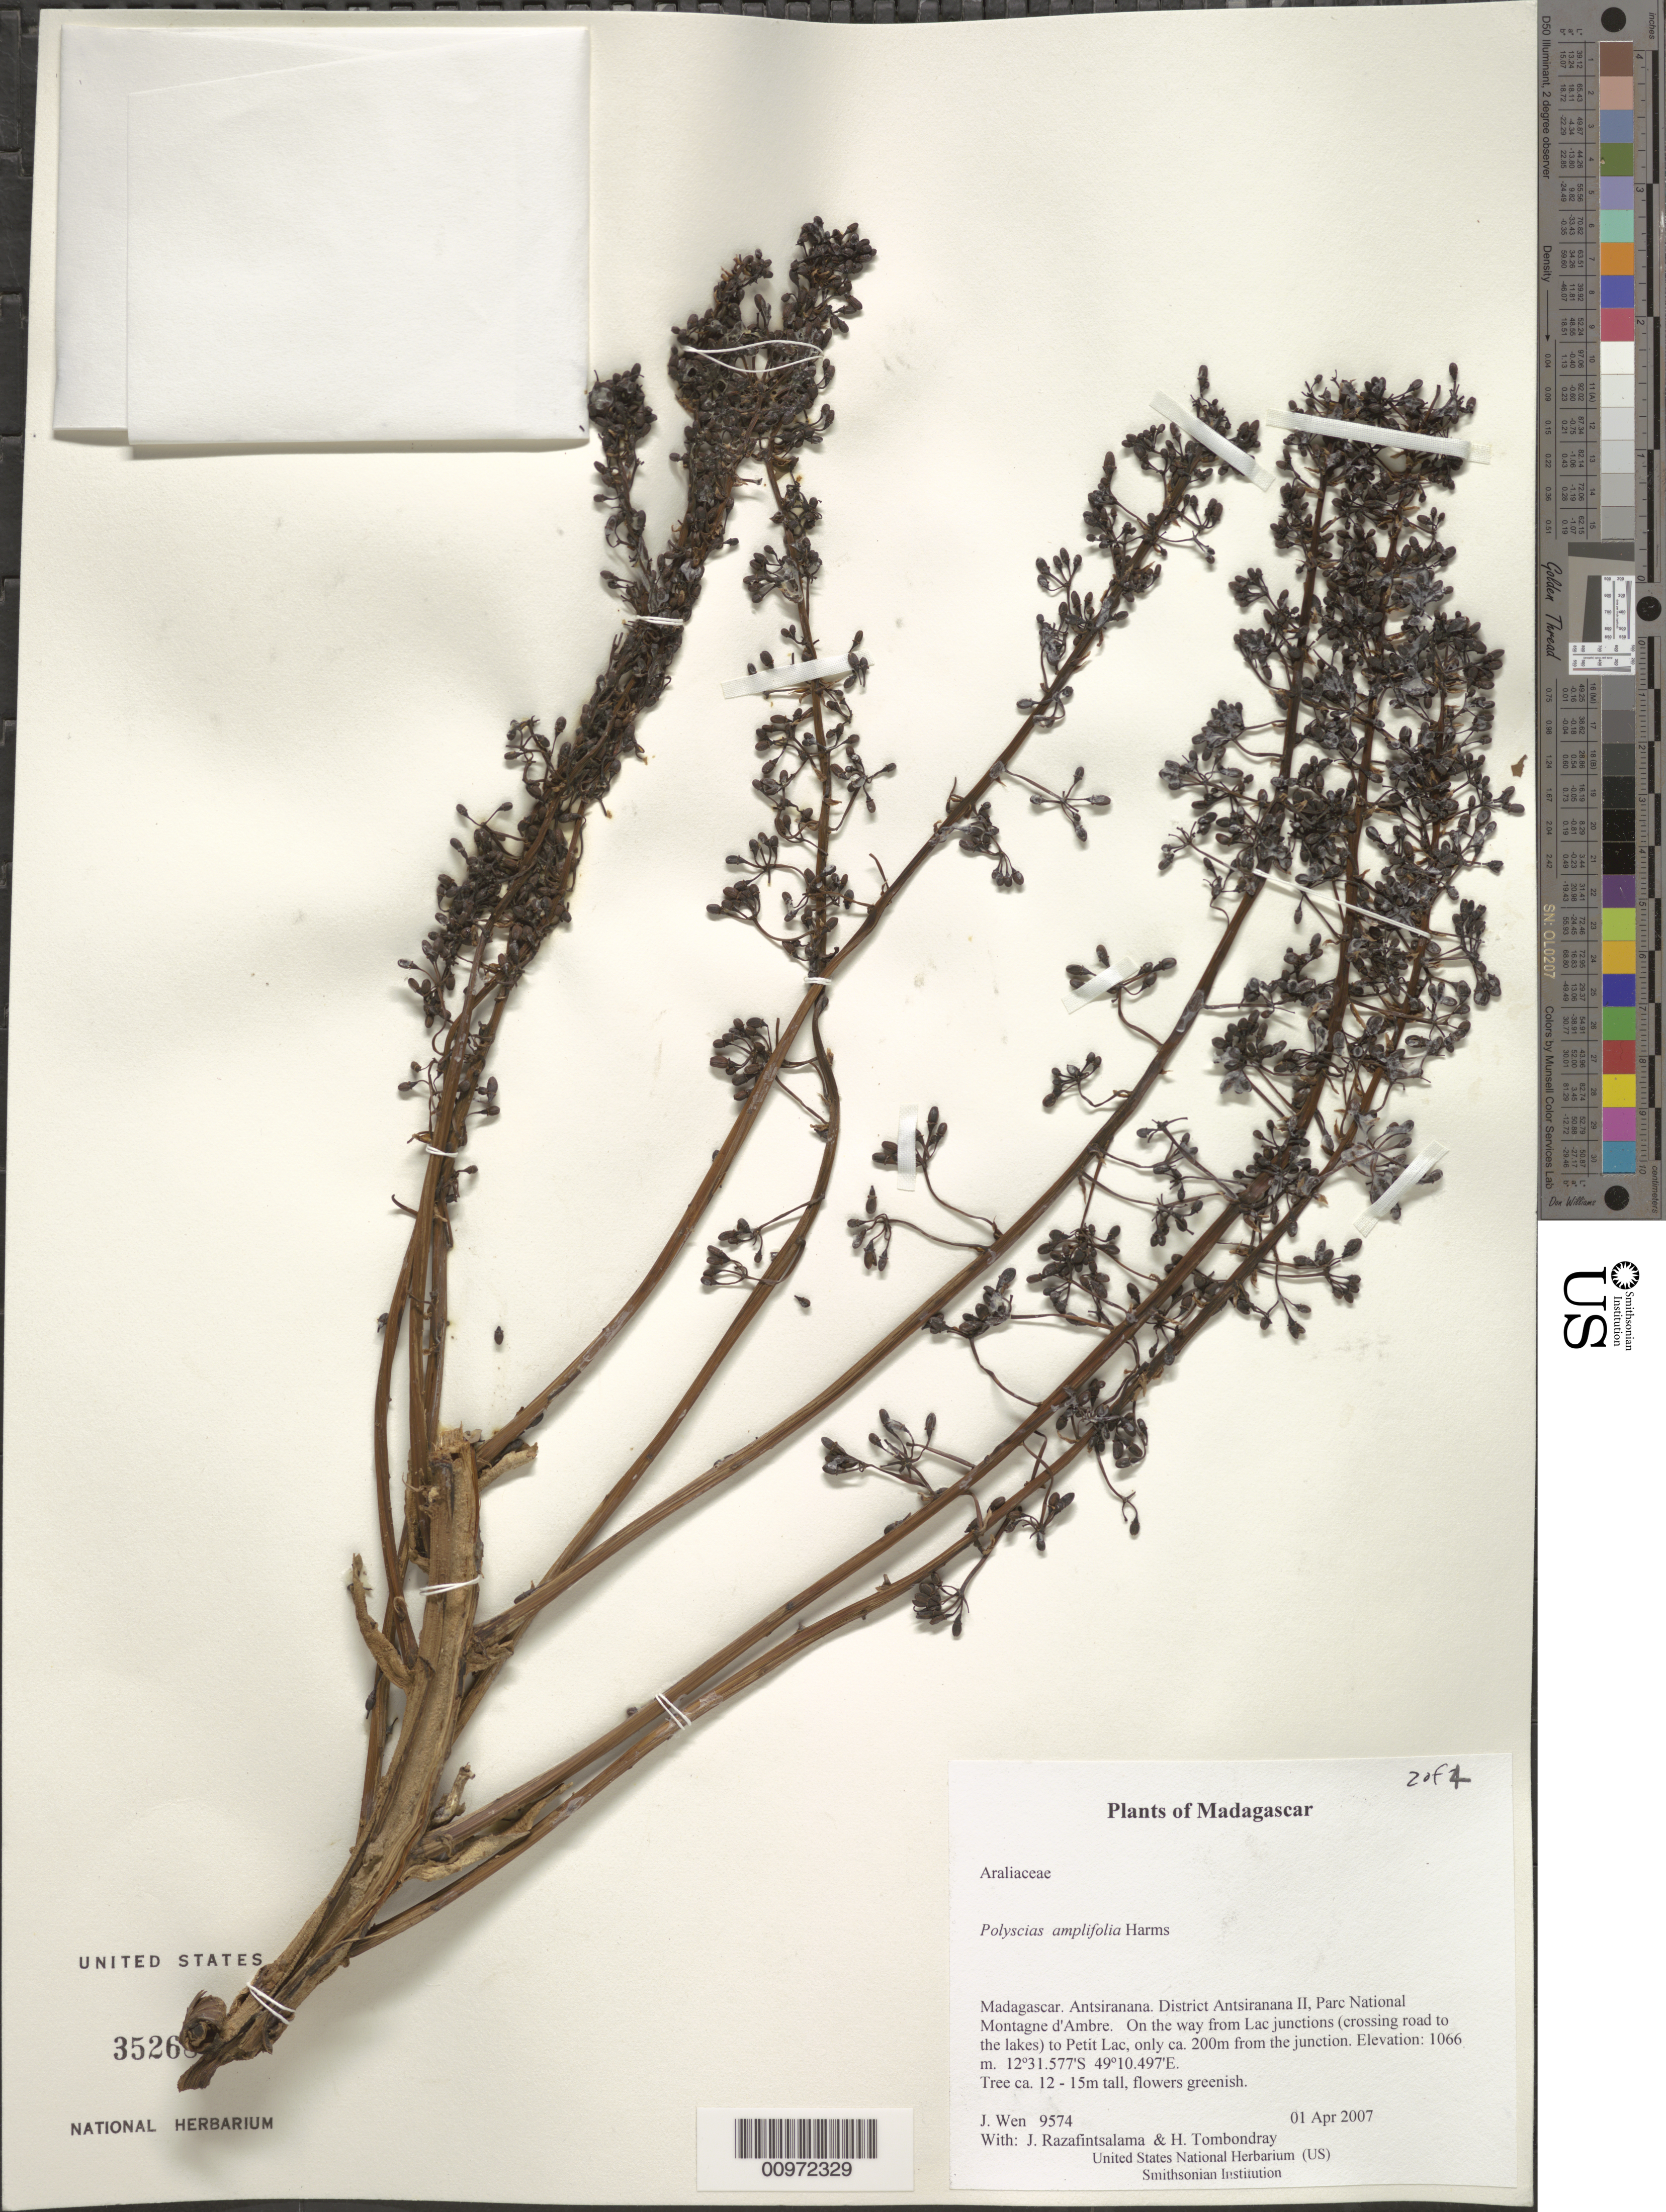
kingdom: Plantae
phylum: Tracheophyta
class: Magnoliopsida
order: Apiales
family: Araliaceae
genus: Polyscias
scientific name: Polyscias amplifolia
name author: Harms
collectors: J. Wen, J. Razafintsalama & H. Tombondray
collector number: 9574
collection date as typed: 01 Apr 2007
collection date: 2007-04-01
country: Madagascar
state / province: Diana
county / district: Antsiranana II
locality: District Antsiranana II, Parc National Montagne d'Ambre. On the way from Lac junctions (crossing road to the lakes) to Petit Lac, only ca. 200m from the junction.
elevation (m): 1066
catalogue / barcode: US 3526815